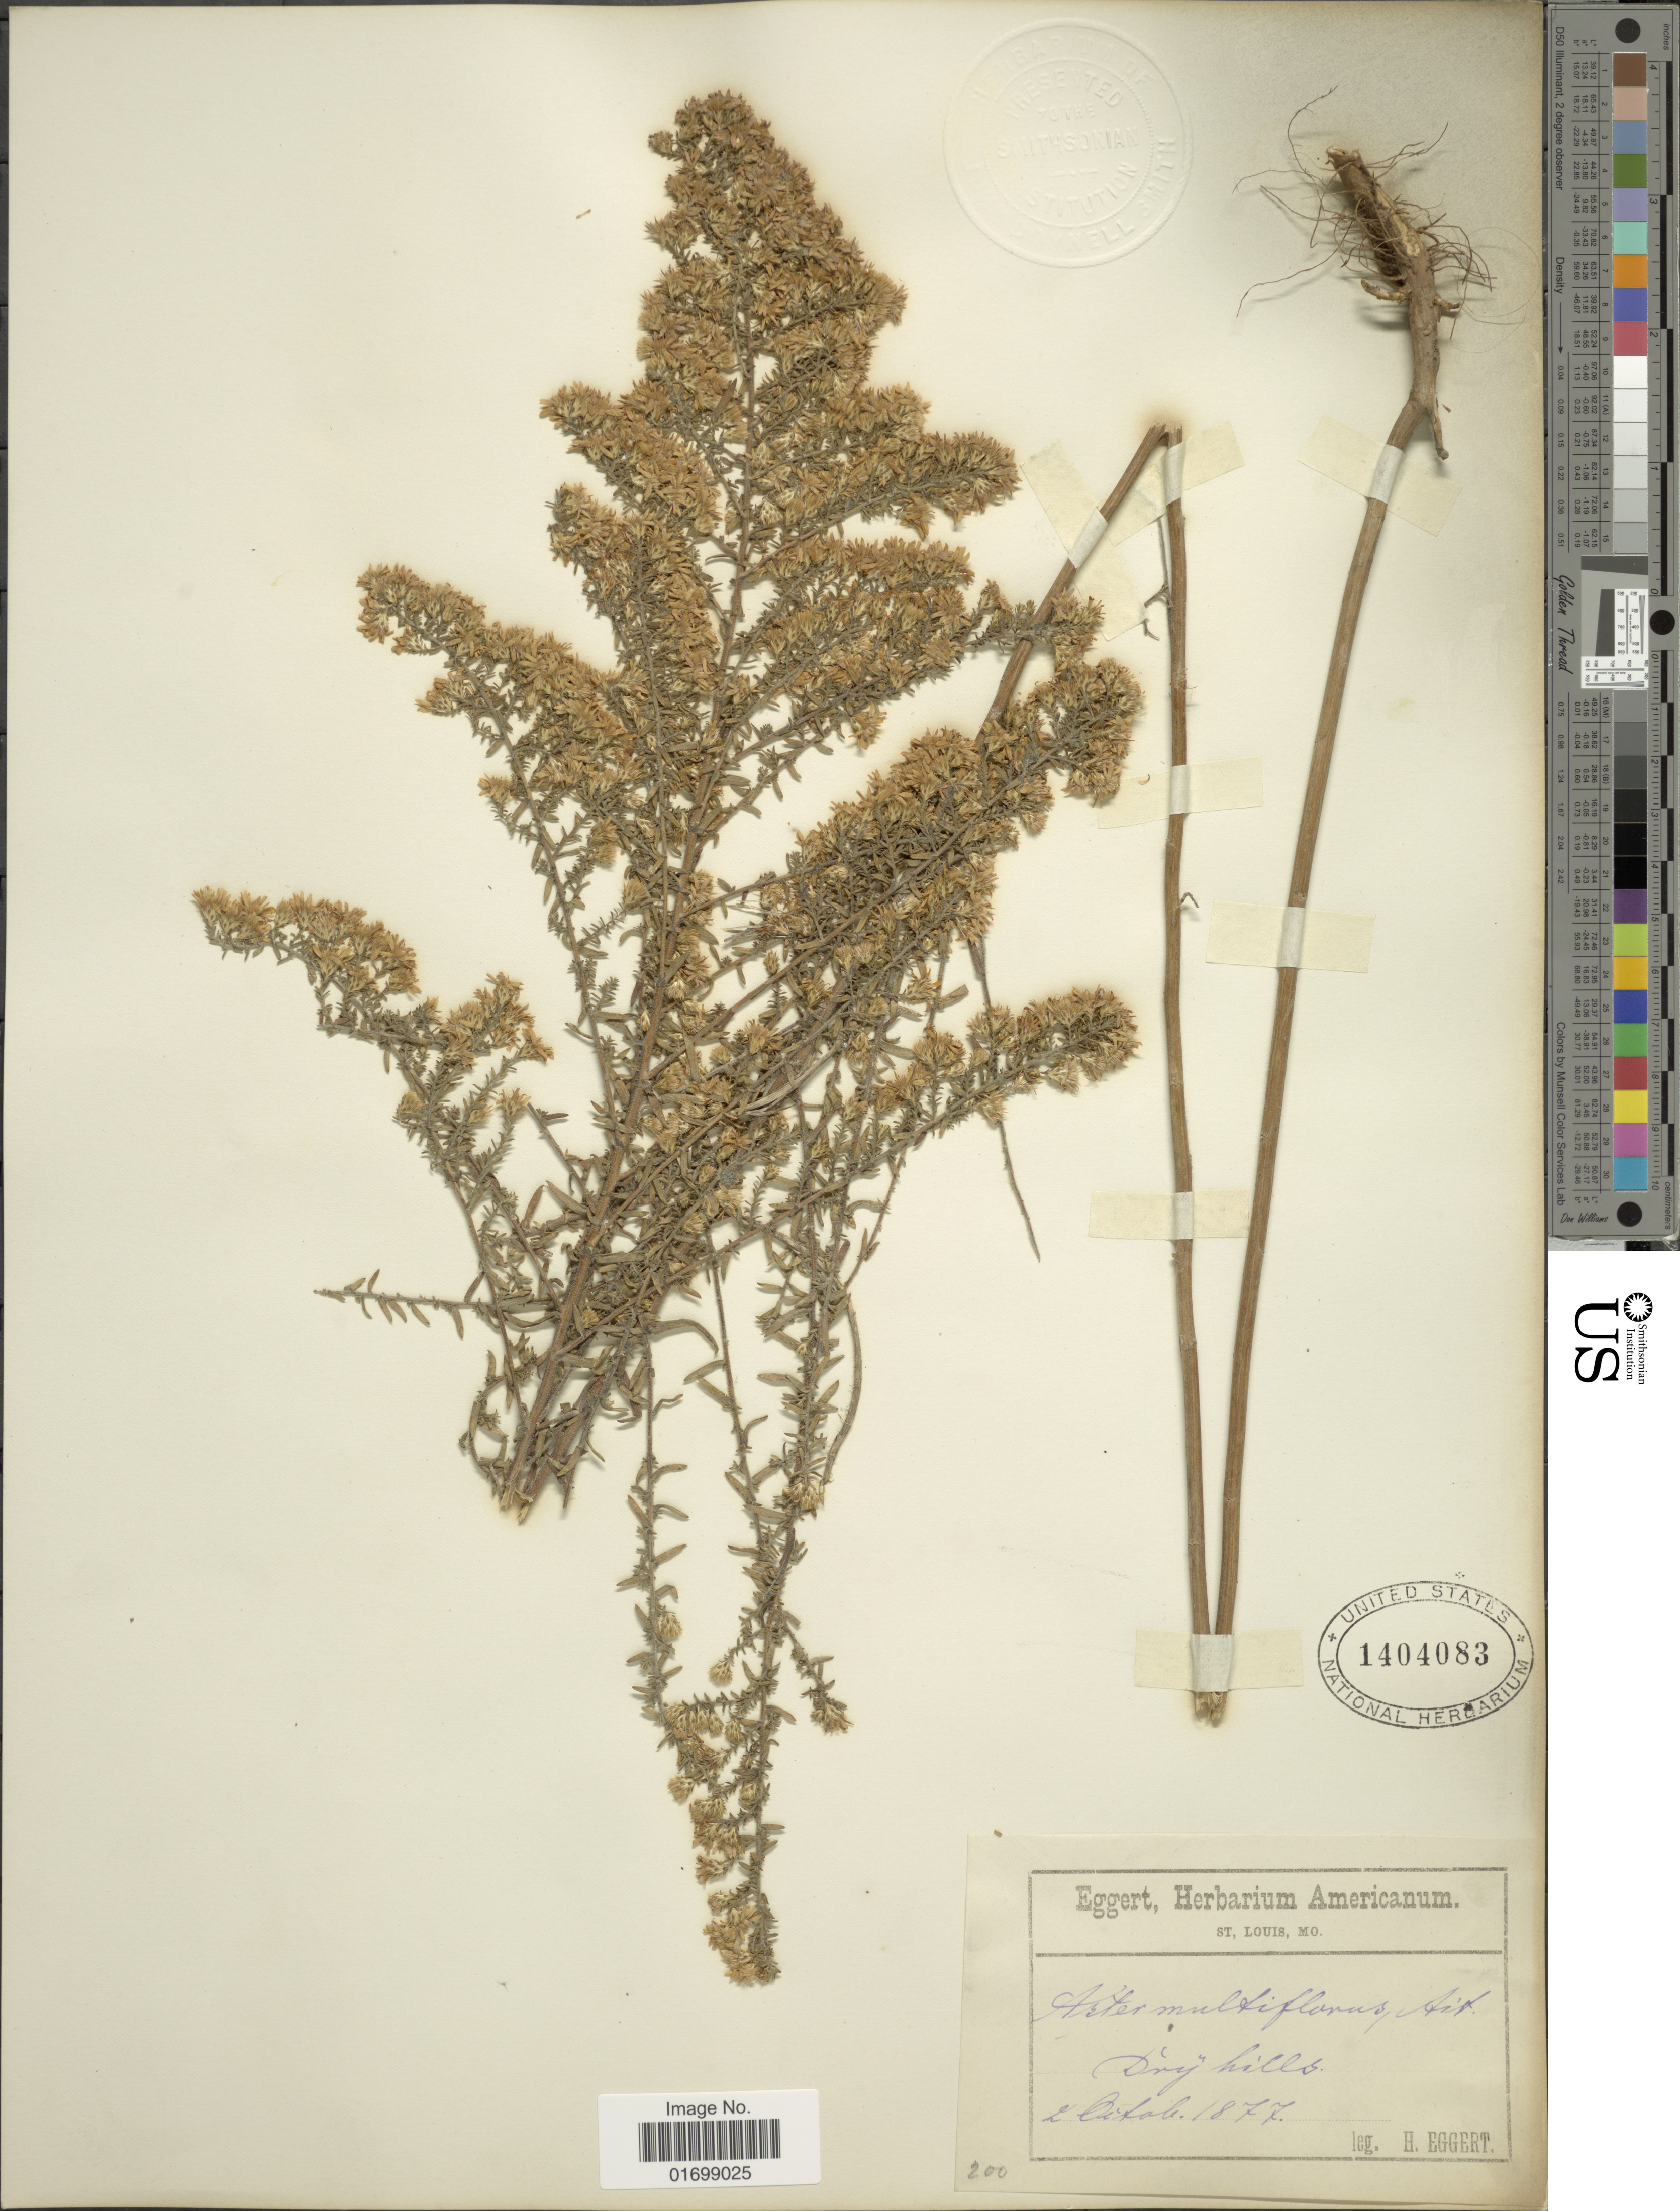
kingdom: Plantae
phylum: Tracheophyta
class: Magnoliopsida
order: Asterales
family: Asteraceae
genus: Symphyotrichum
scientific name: Symphyotrichum ericoides var. prostratum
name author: (Kuntze) G.L. Nesom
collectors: H. Eggert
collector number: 200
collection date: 1877-10-02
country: United States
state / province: Missouri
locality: St. Louis, dry hills.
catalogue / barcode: US 1404083